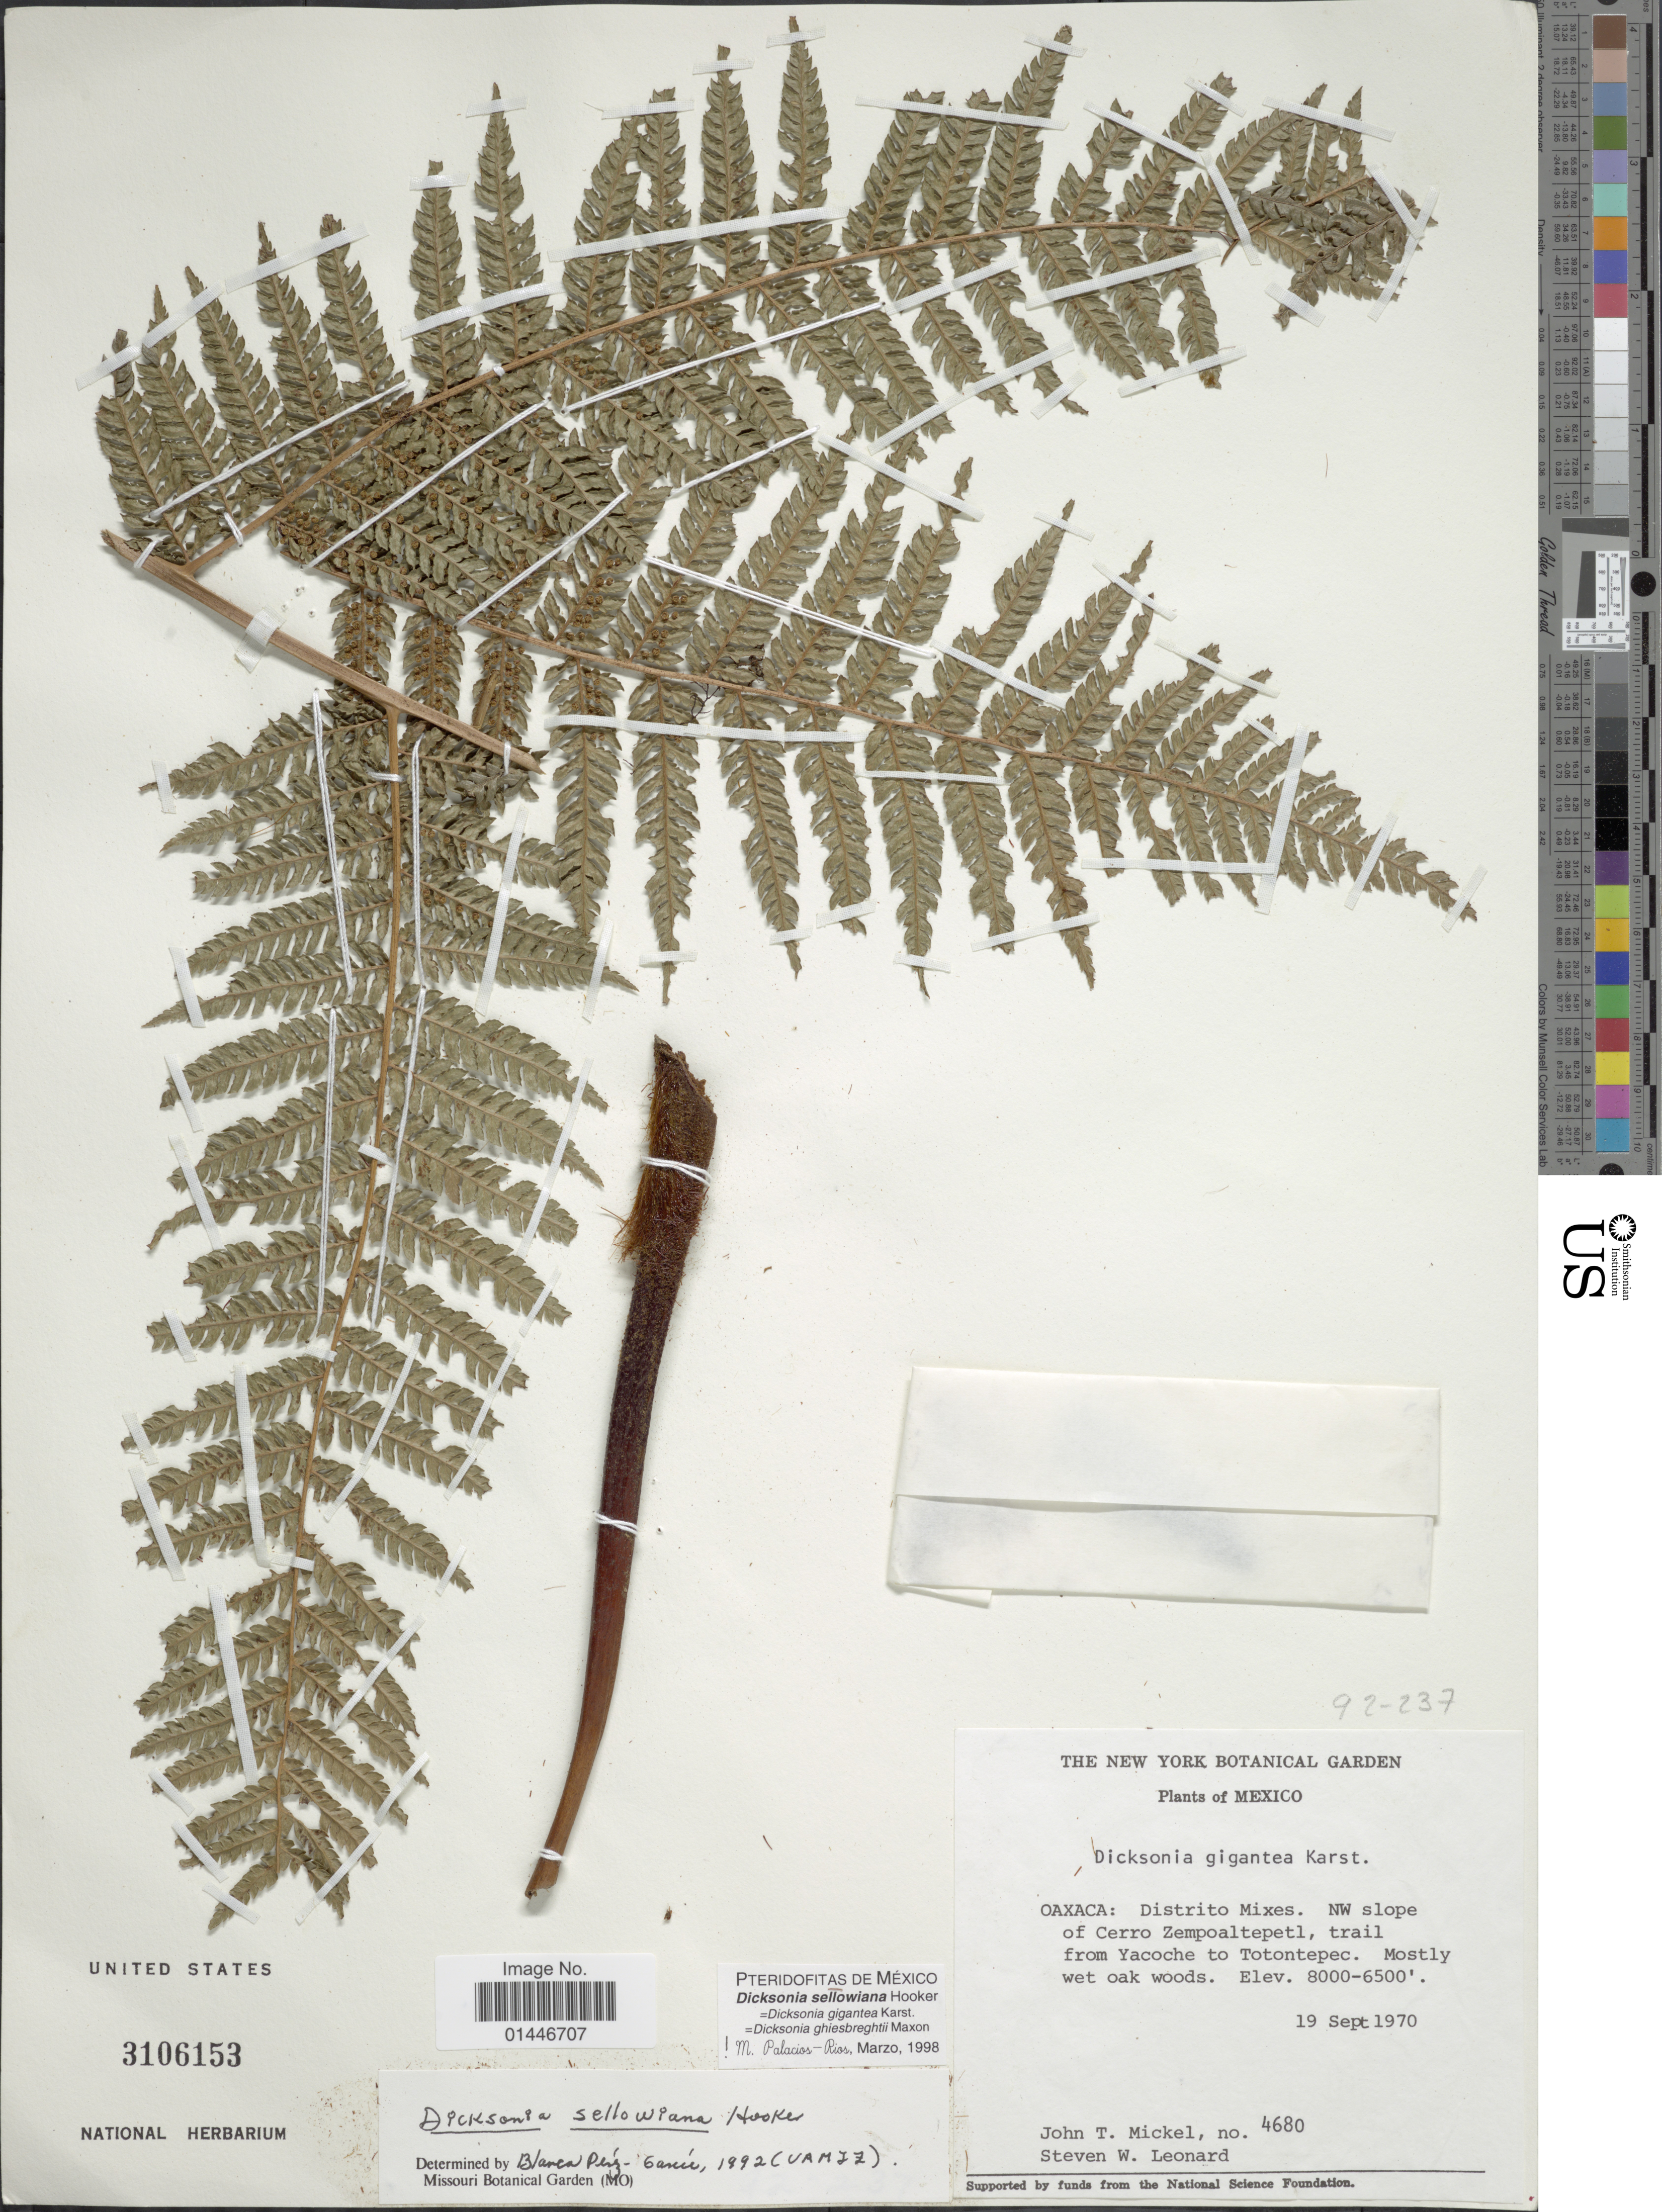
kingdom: Plantae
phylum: Tracheophyta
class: Polypodiopsida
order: Cyatheales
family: Dicksoniaceae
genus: Dicksonia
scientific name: Dicksonia sellowiana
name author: Hook.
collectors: J. T. Mickel & S. W. Leonard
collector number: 4680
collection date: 1970-09-19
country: Mexico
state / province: Oaxaca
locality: Distrito Mixes, NW slope of Cerro Zempoaltepetl, trail from Yacoche to Totontepec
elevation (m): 1981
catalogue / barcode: US 3106153